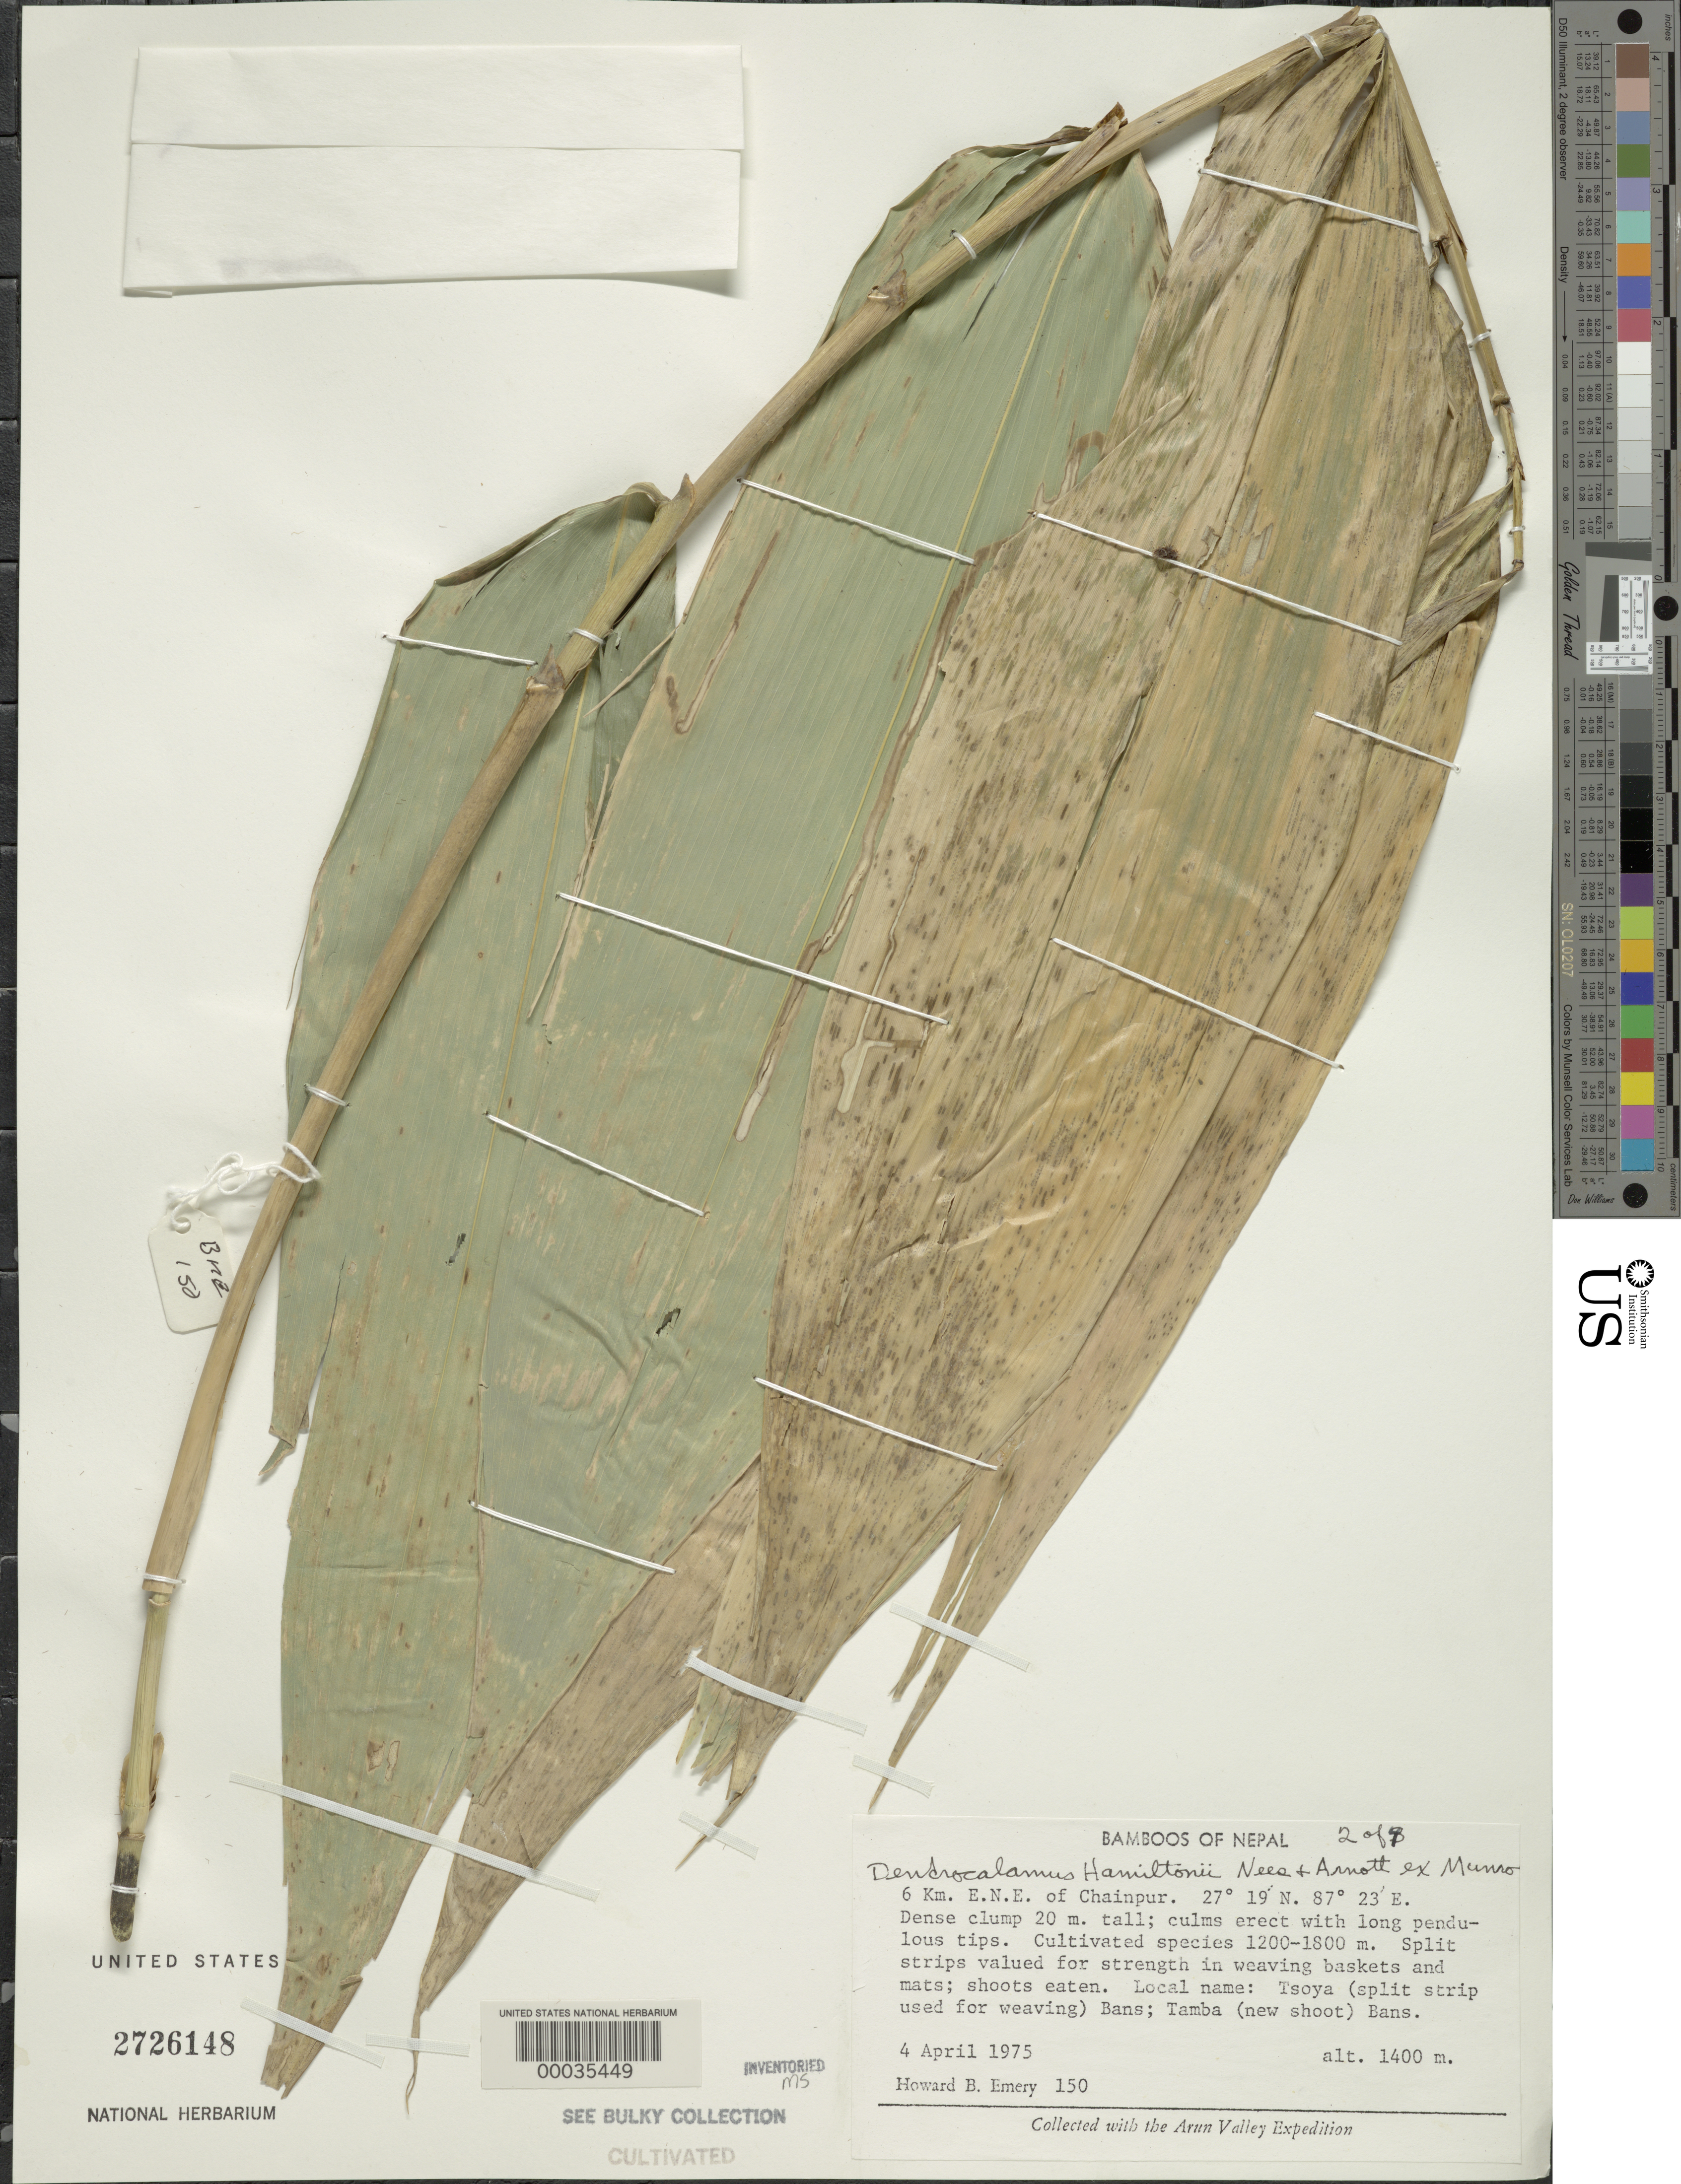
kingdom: Plantae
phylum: Tracheophyta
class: Liliopsida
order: Poales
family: Poaceae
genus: Dendrocalamus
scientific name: Dendrocalamus hamiltonii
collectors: H. B. Emery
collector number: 150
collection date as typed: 04 Apr 1975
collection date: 1975-04-04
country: Nepal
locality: Chainpur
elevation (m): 1400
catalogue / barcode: US 2726148